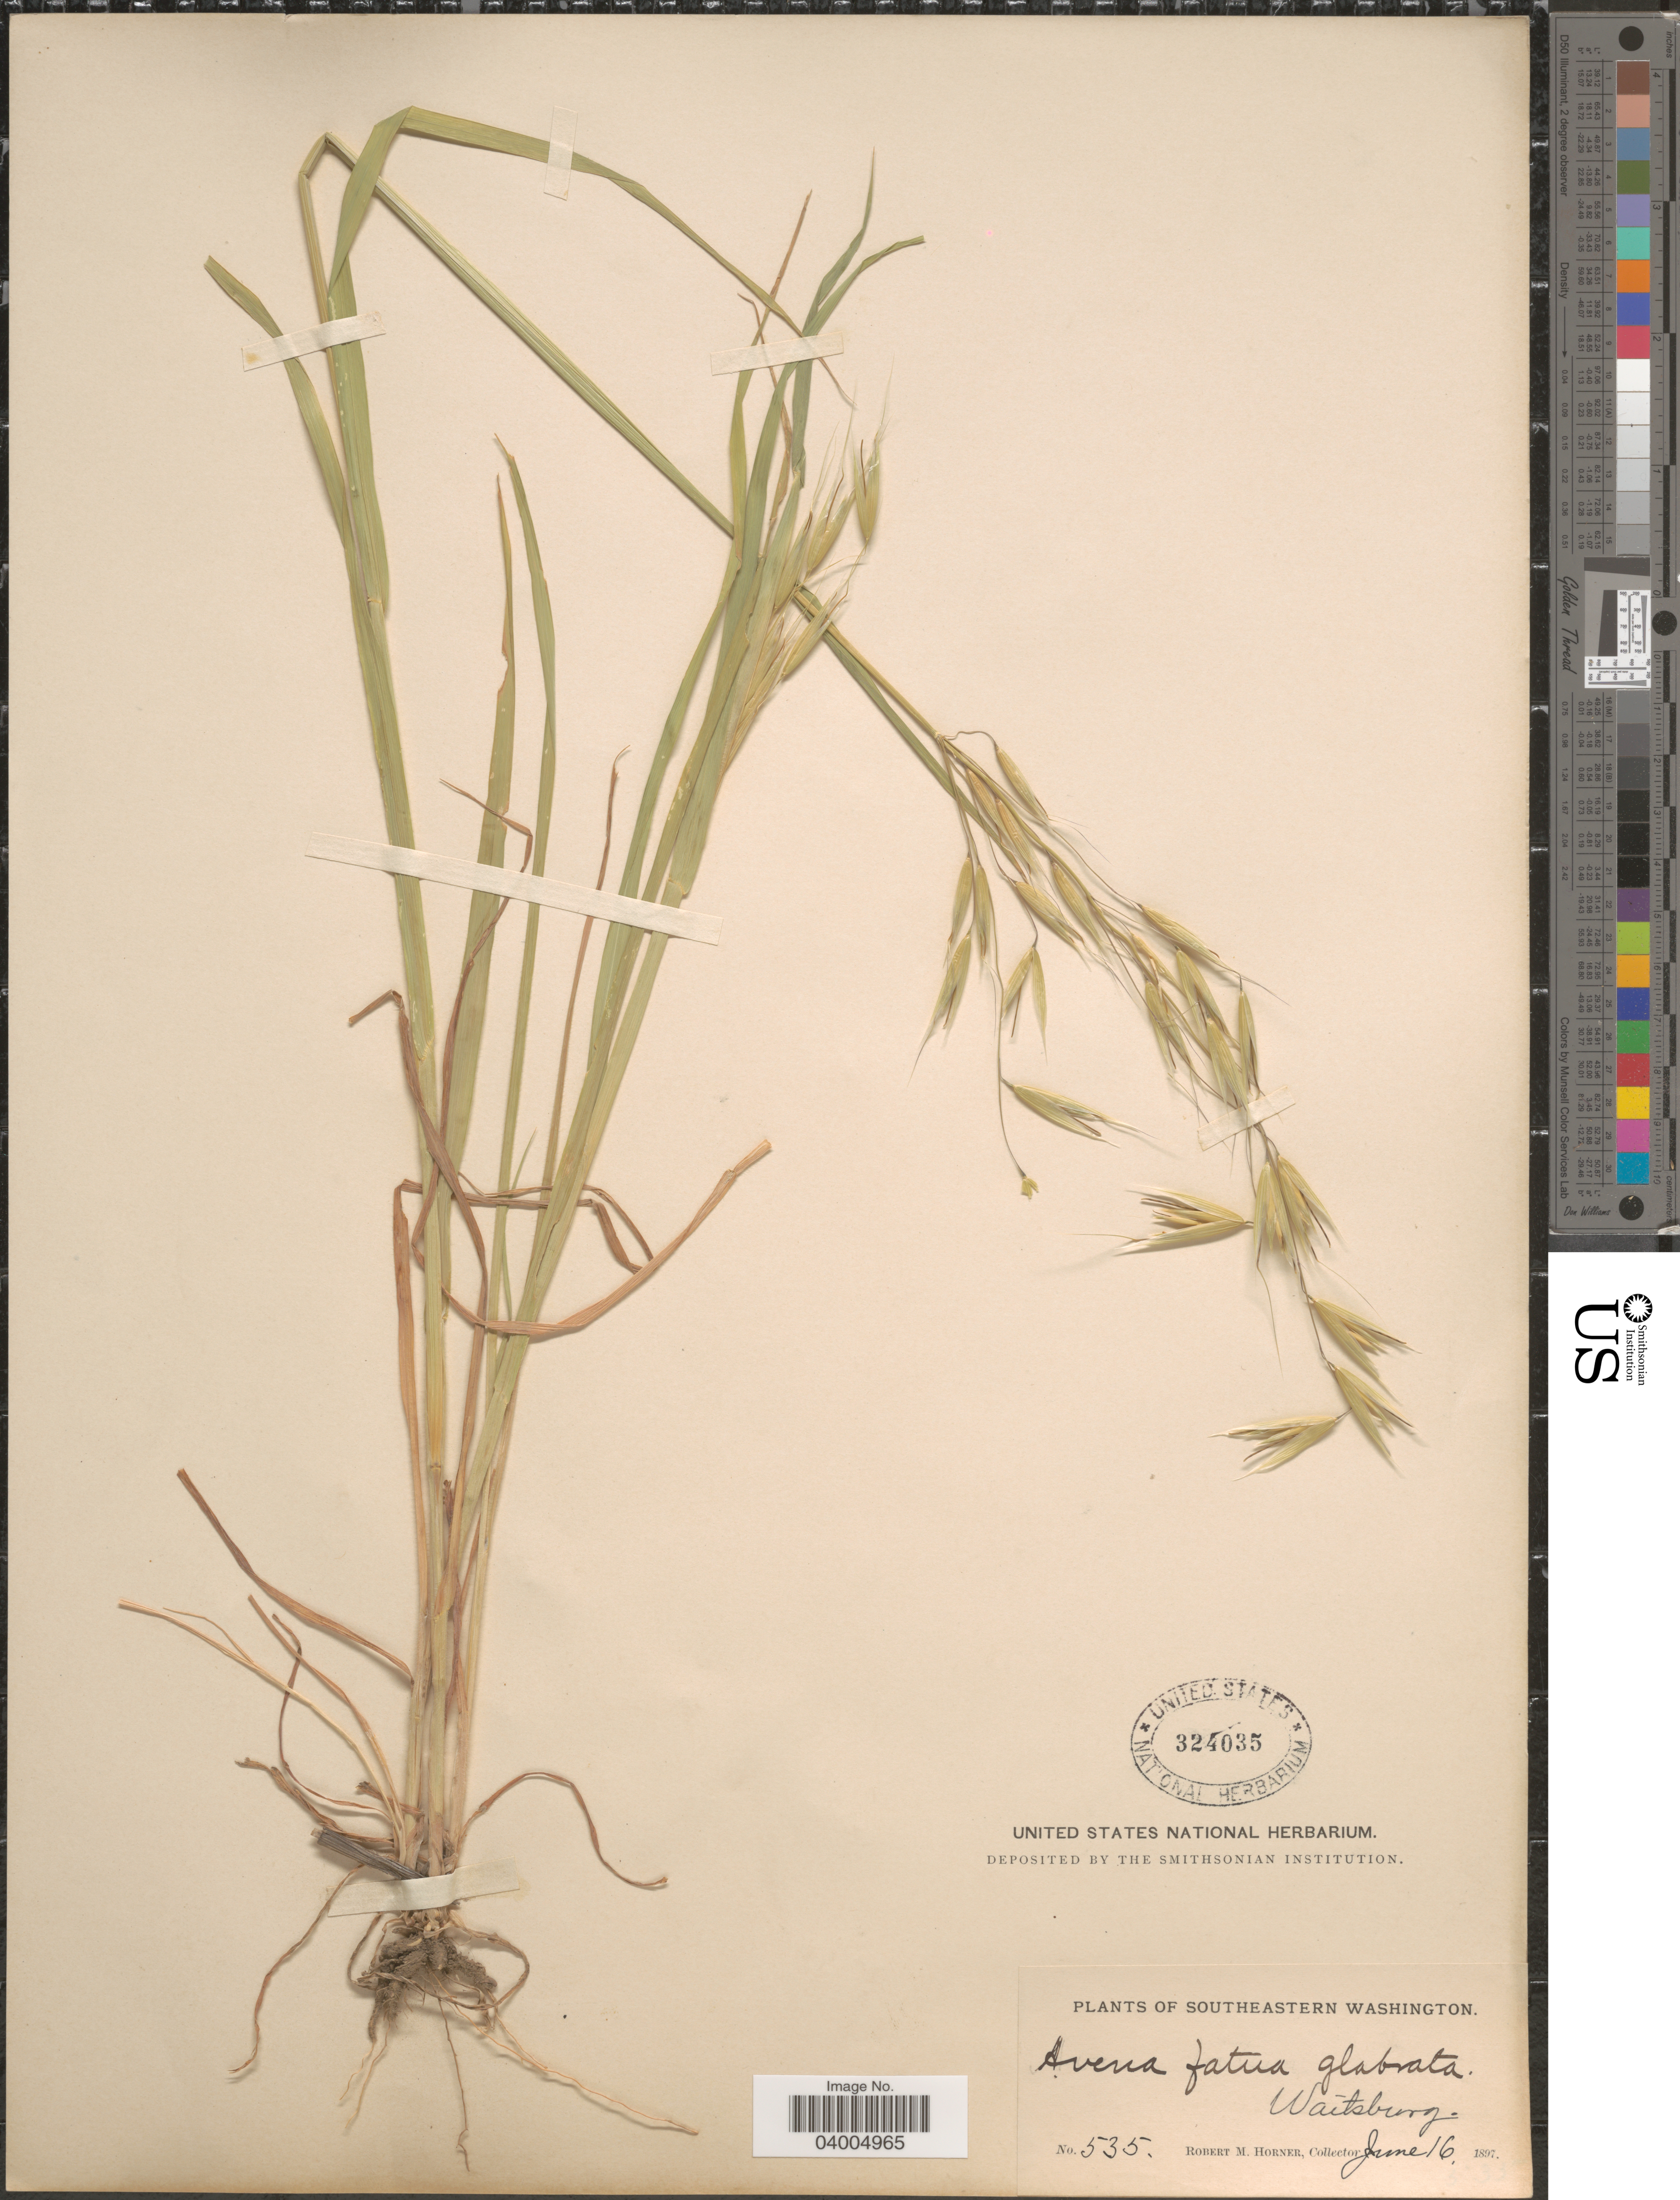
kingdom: Plantae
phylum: Tracheophyta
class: Liliopsida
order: Poales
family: Poaceae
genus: Avena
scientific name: Avena fatua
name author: L.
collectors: R. Horner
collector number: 535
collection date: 1897-06-16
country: United States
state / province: Washington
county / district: Walla Walla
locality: Southeastern Washington. Waitsburg.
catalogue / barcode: US 324035